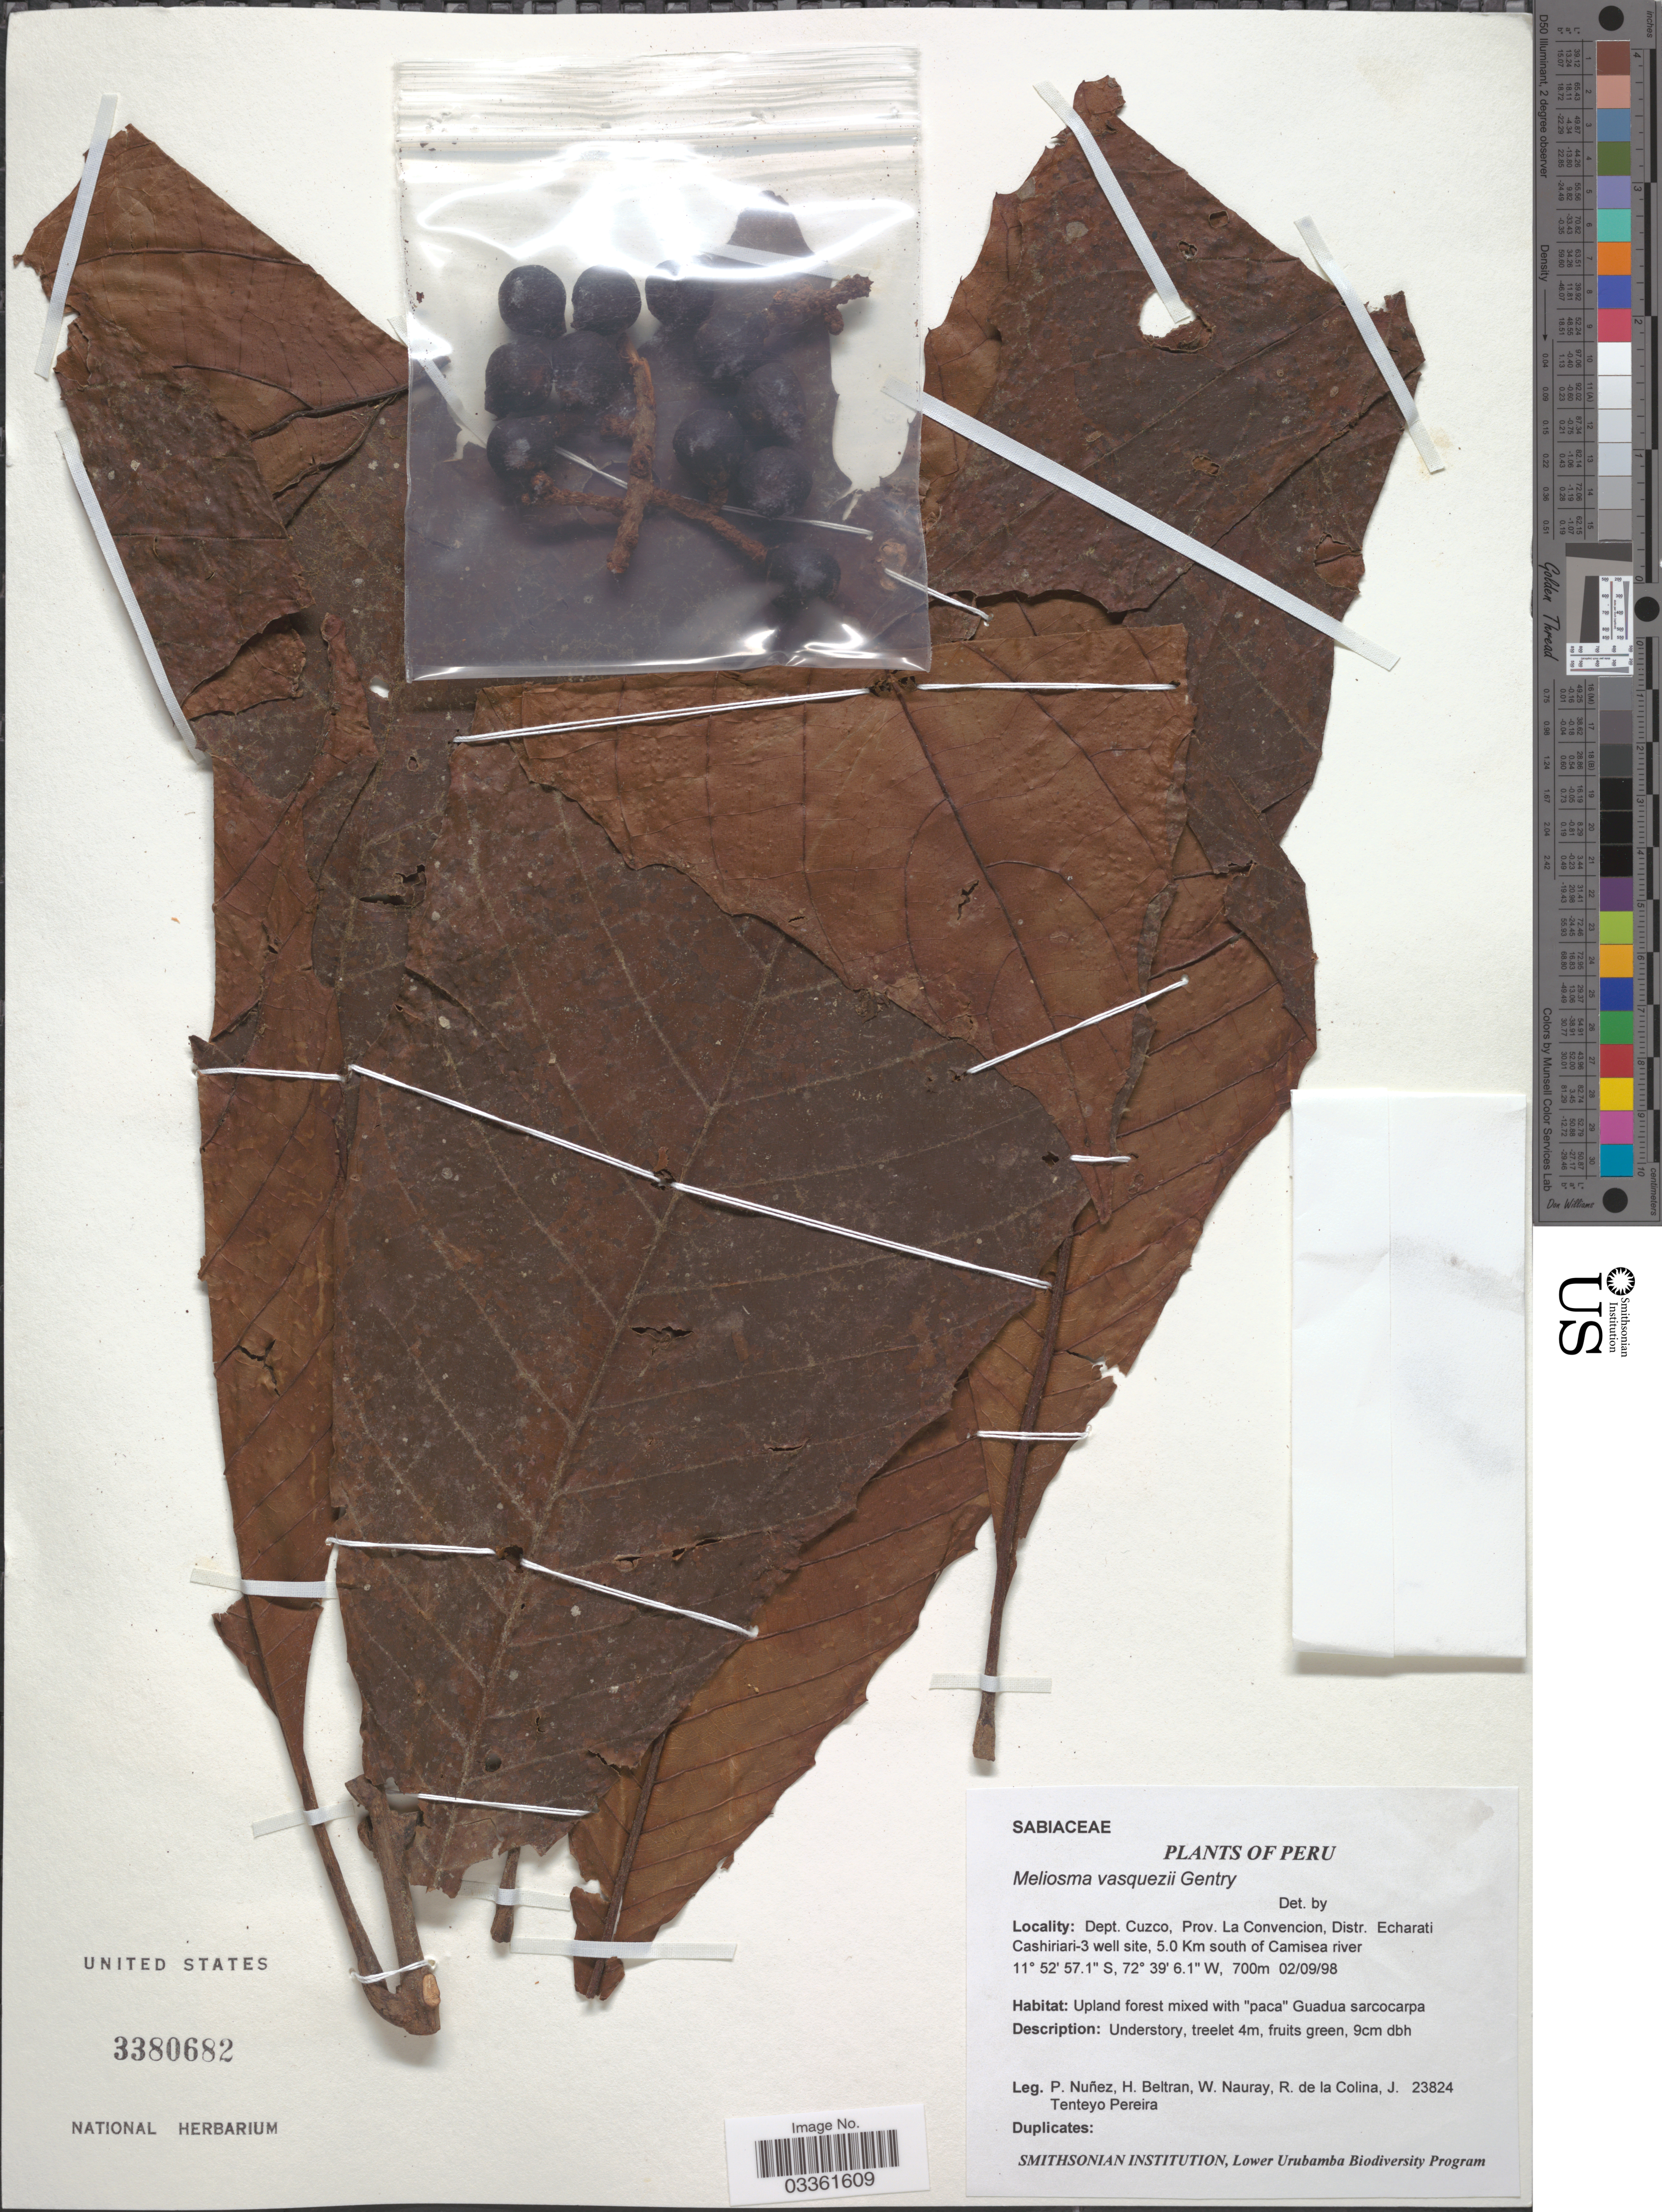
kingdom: Plantae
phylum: Tracheophyta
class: Magnoliopsida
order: Proteales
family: Sabiaceae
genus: Meliosma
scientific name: Meliosma vasquezii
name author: Gentry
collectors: P. Nuñez V., H. Beltran, W. Nauray, R. de La Colina & T. Pereira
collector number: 23824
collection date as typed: Transcribed d/m/y: 2/9/98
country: Peru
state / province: Cusco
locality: Dept. Cuzco, Prov. La Convencion, Distr. Echarati Cashiriari-3 well site, 5.0 Km south of Camisea river.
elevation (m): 700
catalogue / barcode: US 3380682